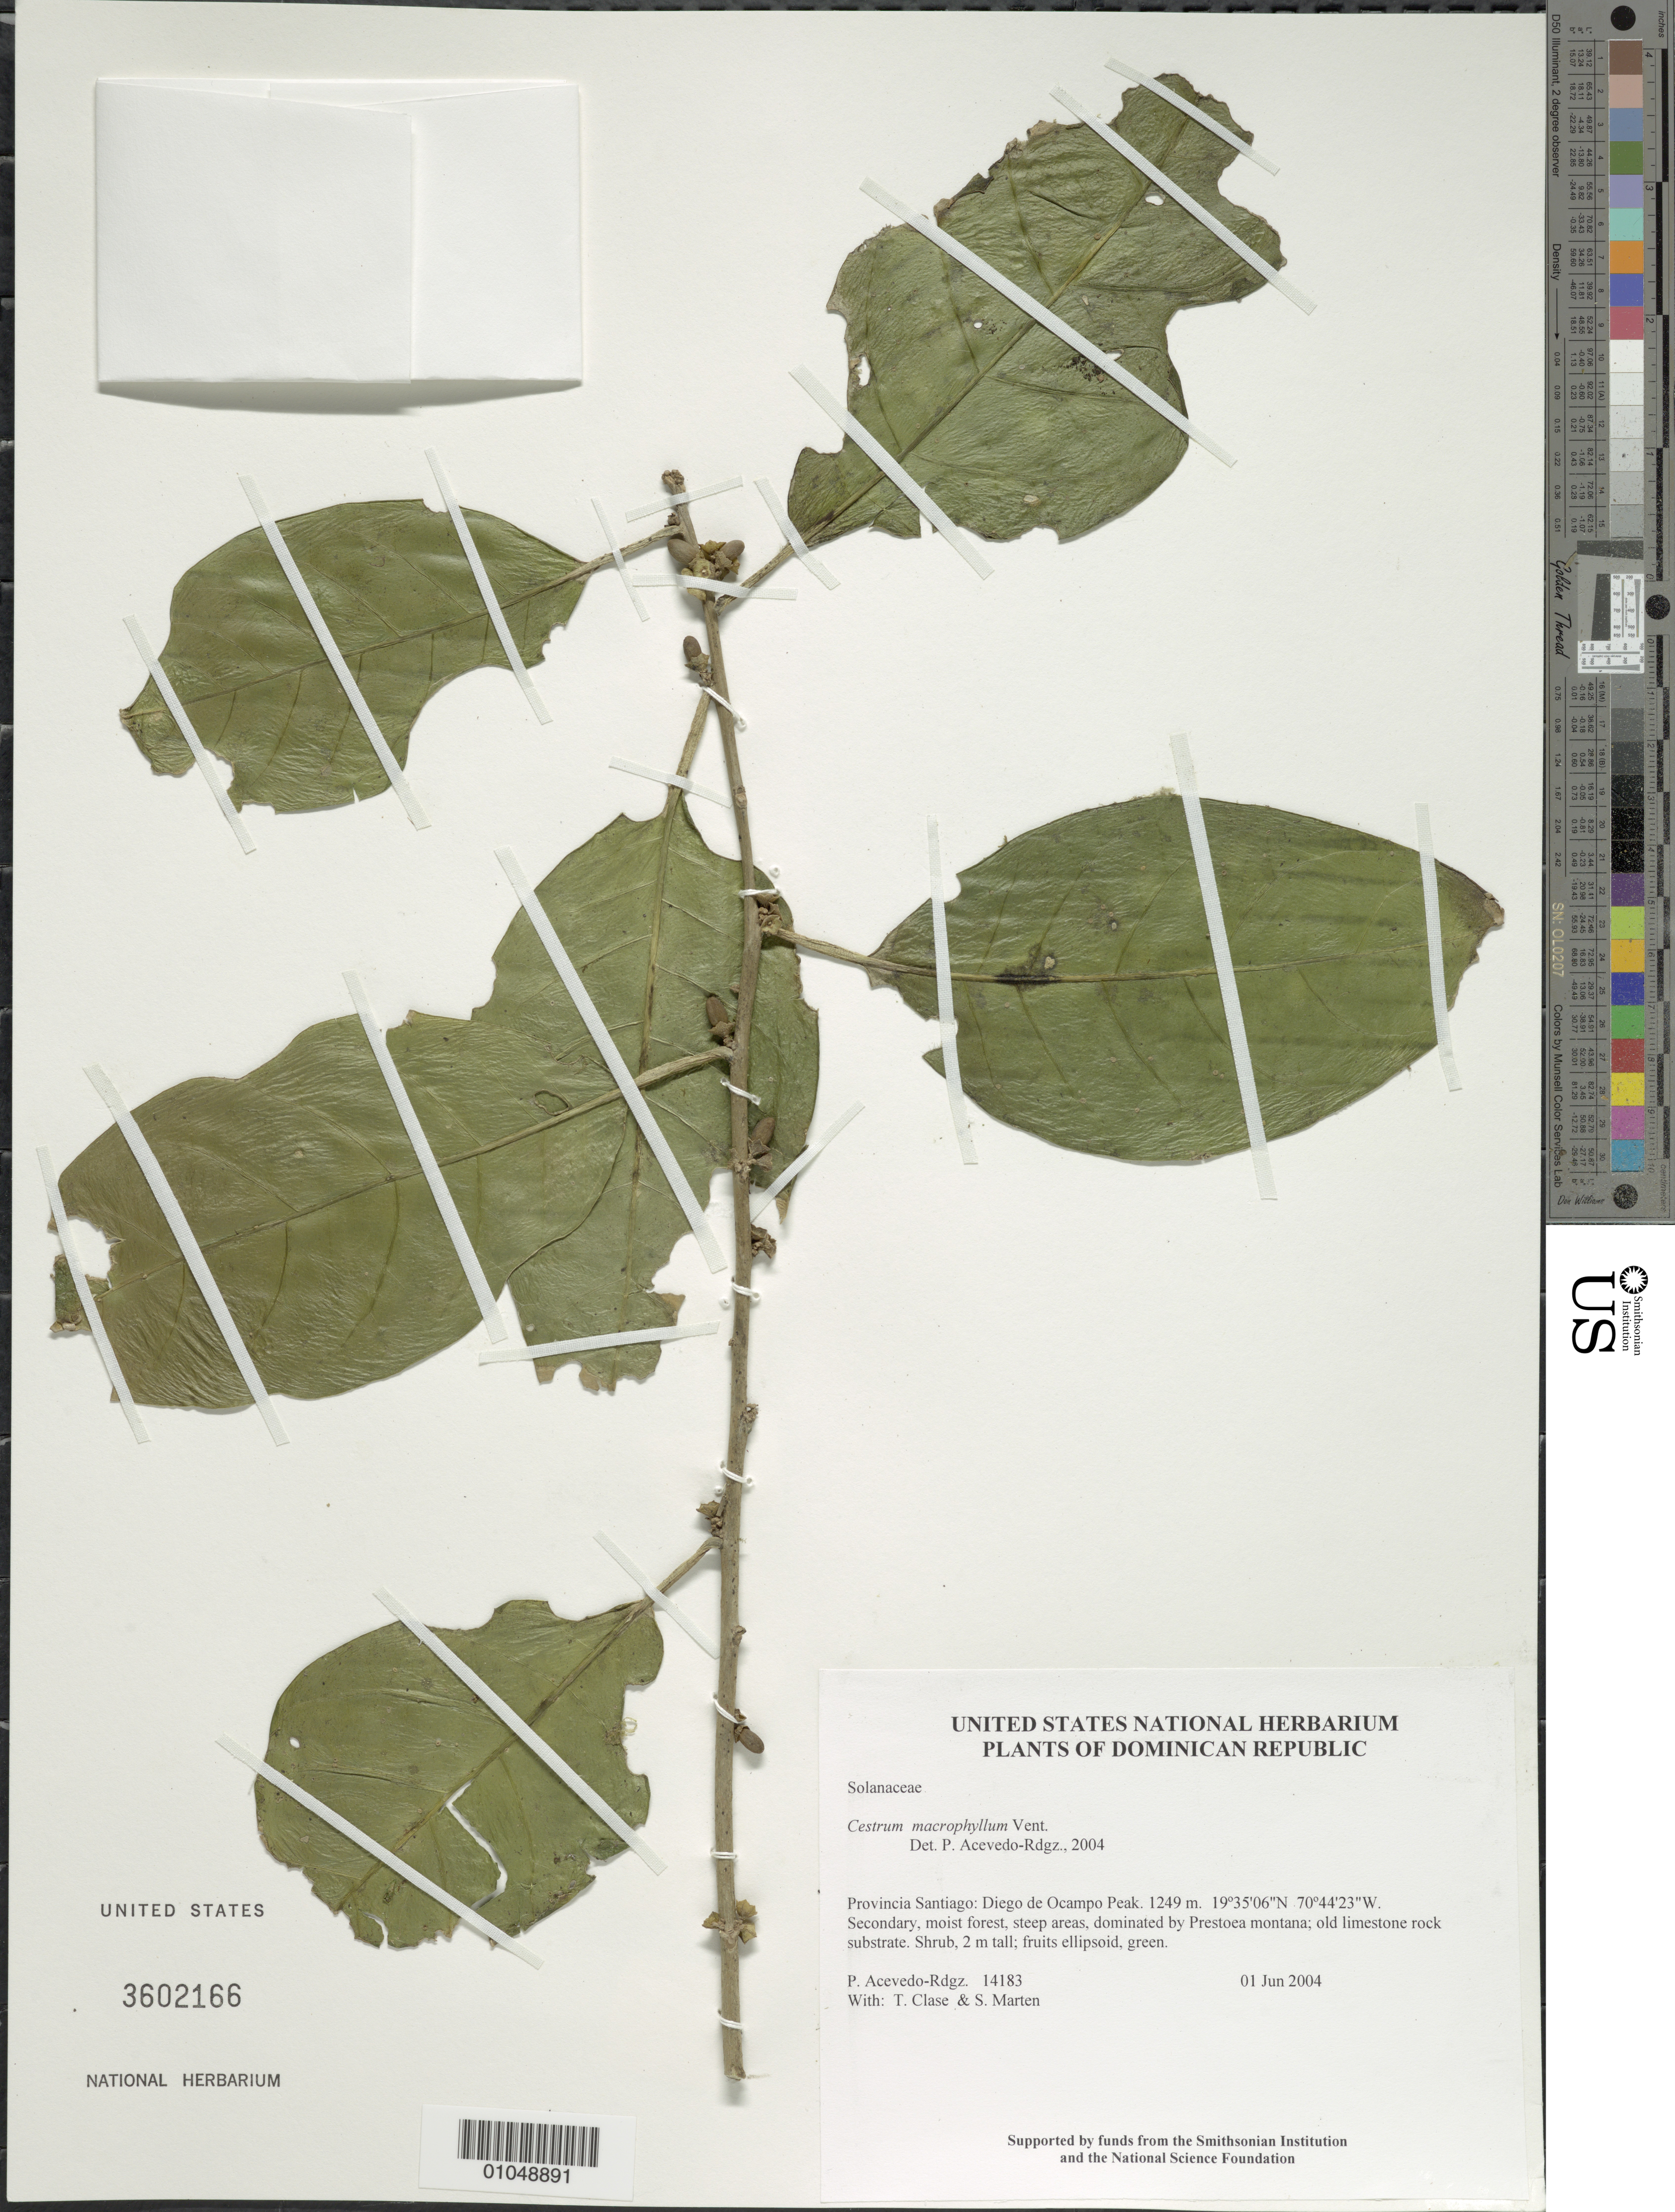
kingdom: Plantae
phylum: Tracheophyta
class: Magnoliopsida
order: Solanales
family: Solanaceae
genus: Cestrum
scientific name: Cestrum macrophyllum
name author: Vent.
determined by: Acevedo-Rodríguez, P., (BOT), Smithsonian Institution - National Museum of Natural History (UNITED STATES)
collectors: P. Acevedo-Rodr., T. Clase & S. Marten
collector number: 14183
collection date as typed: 01 Jun 2004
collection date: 2004-06-01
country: Dominican Republic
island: Hispaniola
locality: Provincia Santiago: Diego de Ocampo Peak.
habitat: Secondary, moist forest, steep areas, dominated by Prestoea montana; old limestone rock substrate.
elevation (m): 1249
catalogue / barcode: US 3602166